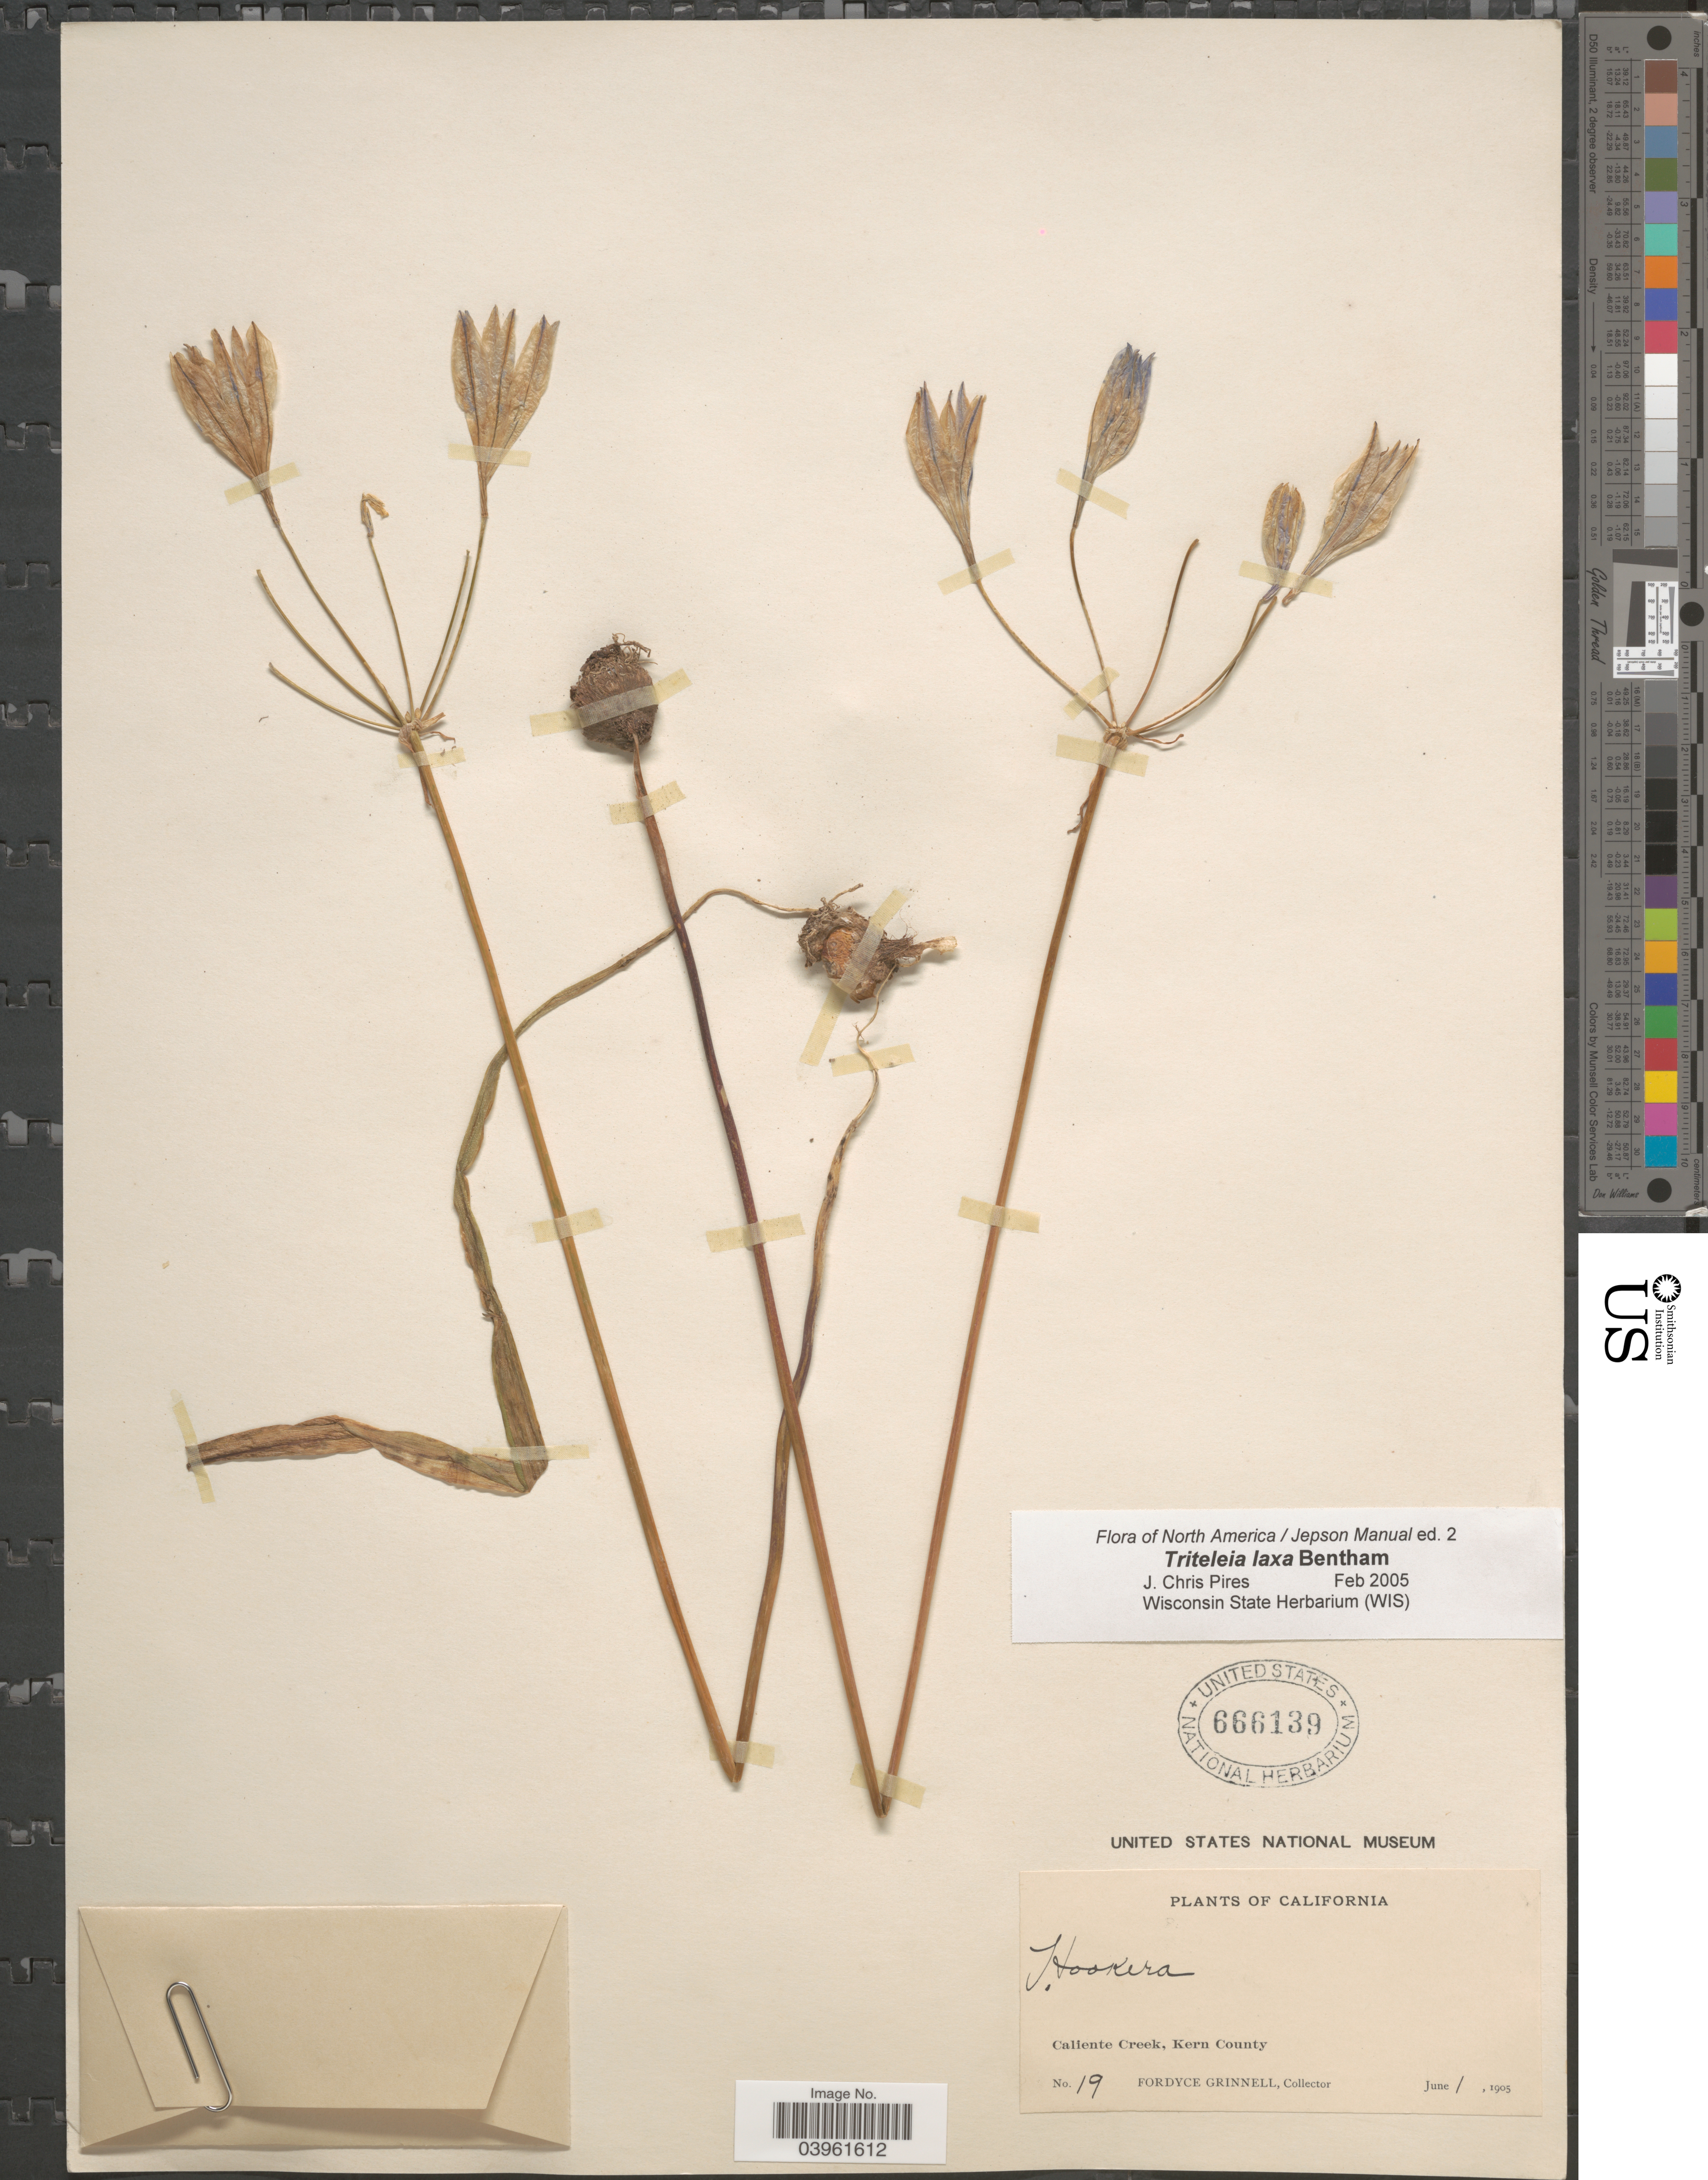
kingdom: Plantae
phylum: Tracheophyta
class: Liliopsida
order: Asparagales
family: Asparagaceae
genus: Triteleia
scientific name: Triteleia laxa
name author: Benth.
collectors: F. Grinnell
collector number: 19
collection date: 1905-06-01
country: United States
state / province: California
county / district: Kern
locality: Caliente Creek, Kern County.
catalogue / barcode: US 666139